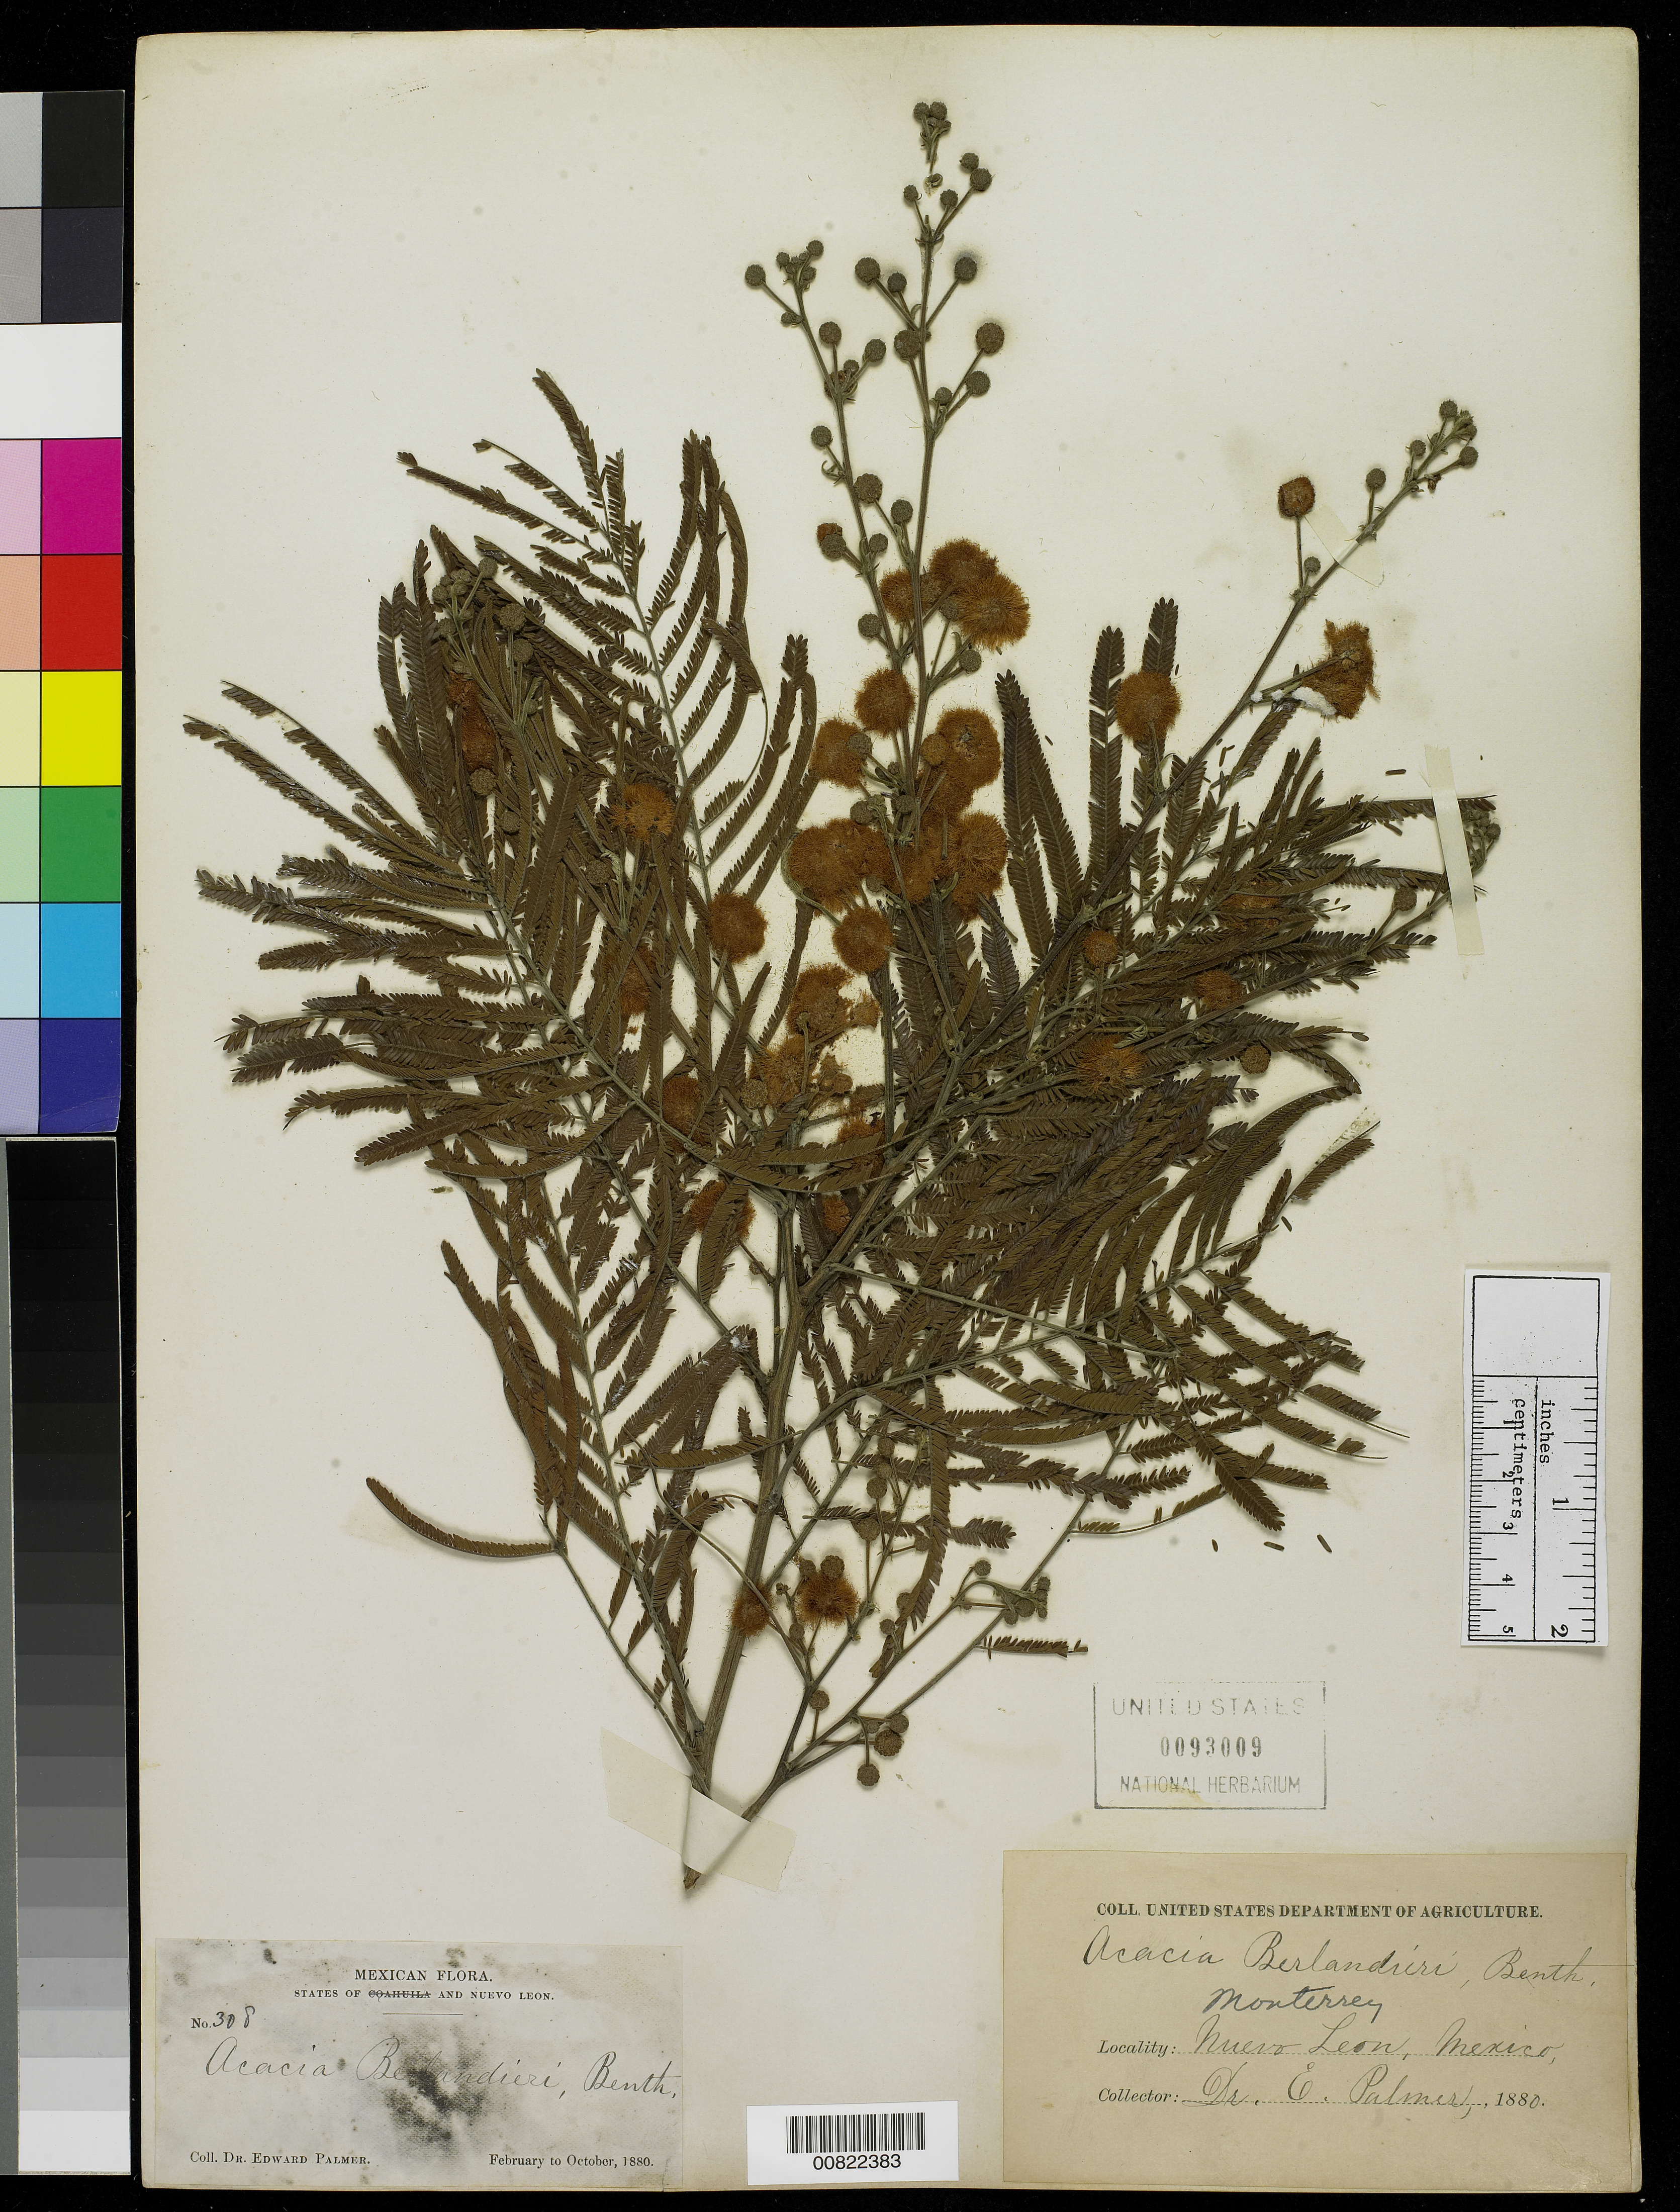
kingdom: Plantae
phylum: Tracheophyta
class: Magnoliopsida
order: Fabales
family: Fabaceae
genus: Senegalia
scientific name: Senegalia berlandieri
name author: (Benth.) Britton & Rose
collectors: E. Palmer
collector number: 308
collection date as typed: Feb 1880 to -- Oct 1880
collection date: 1880-02/1880-10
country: Mexico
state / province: Nuevo León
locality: Monterrey, Nuevo León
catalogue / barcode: US 93009